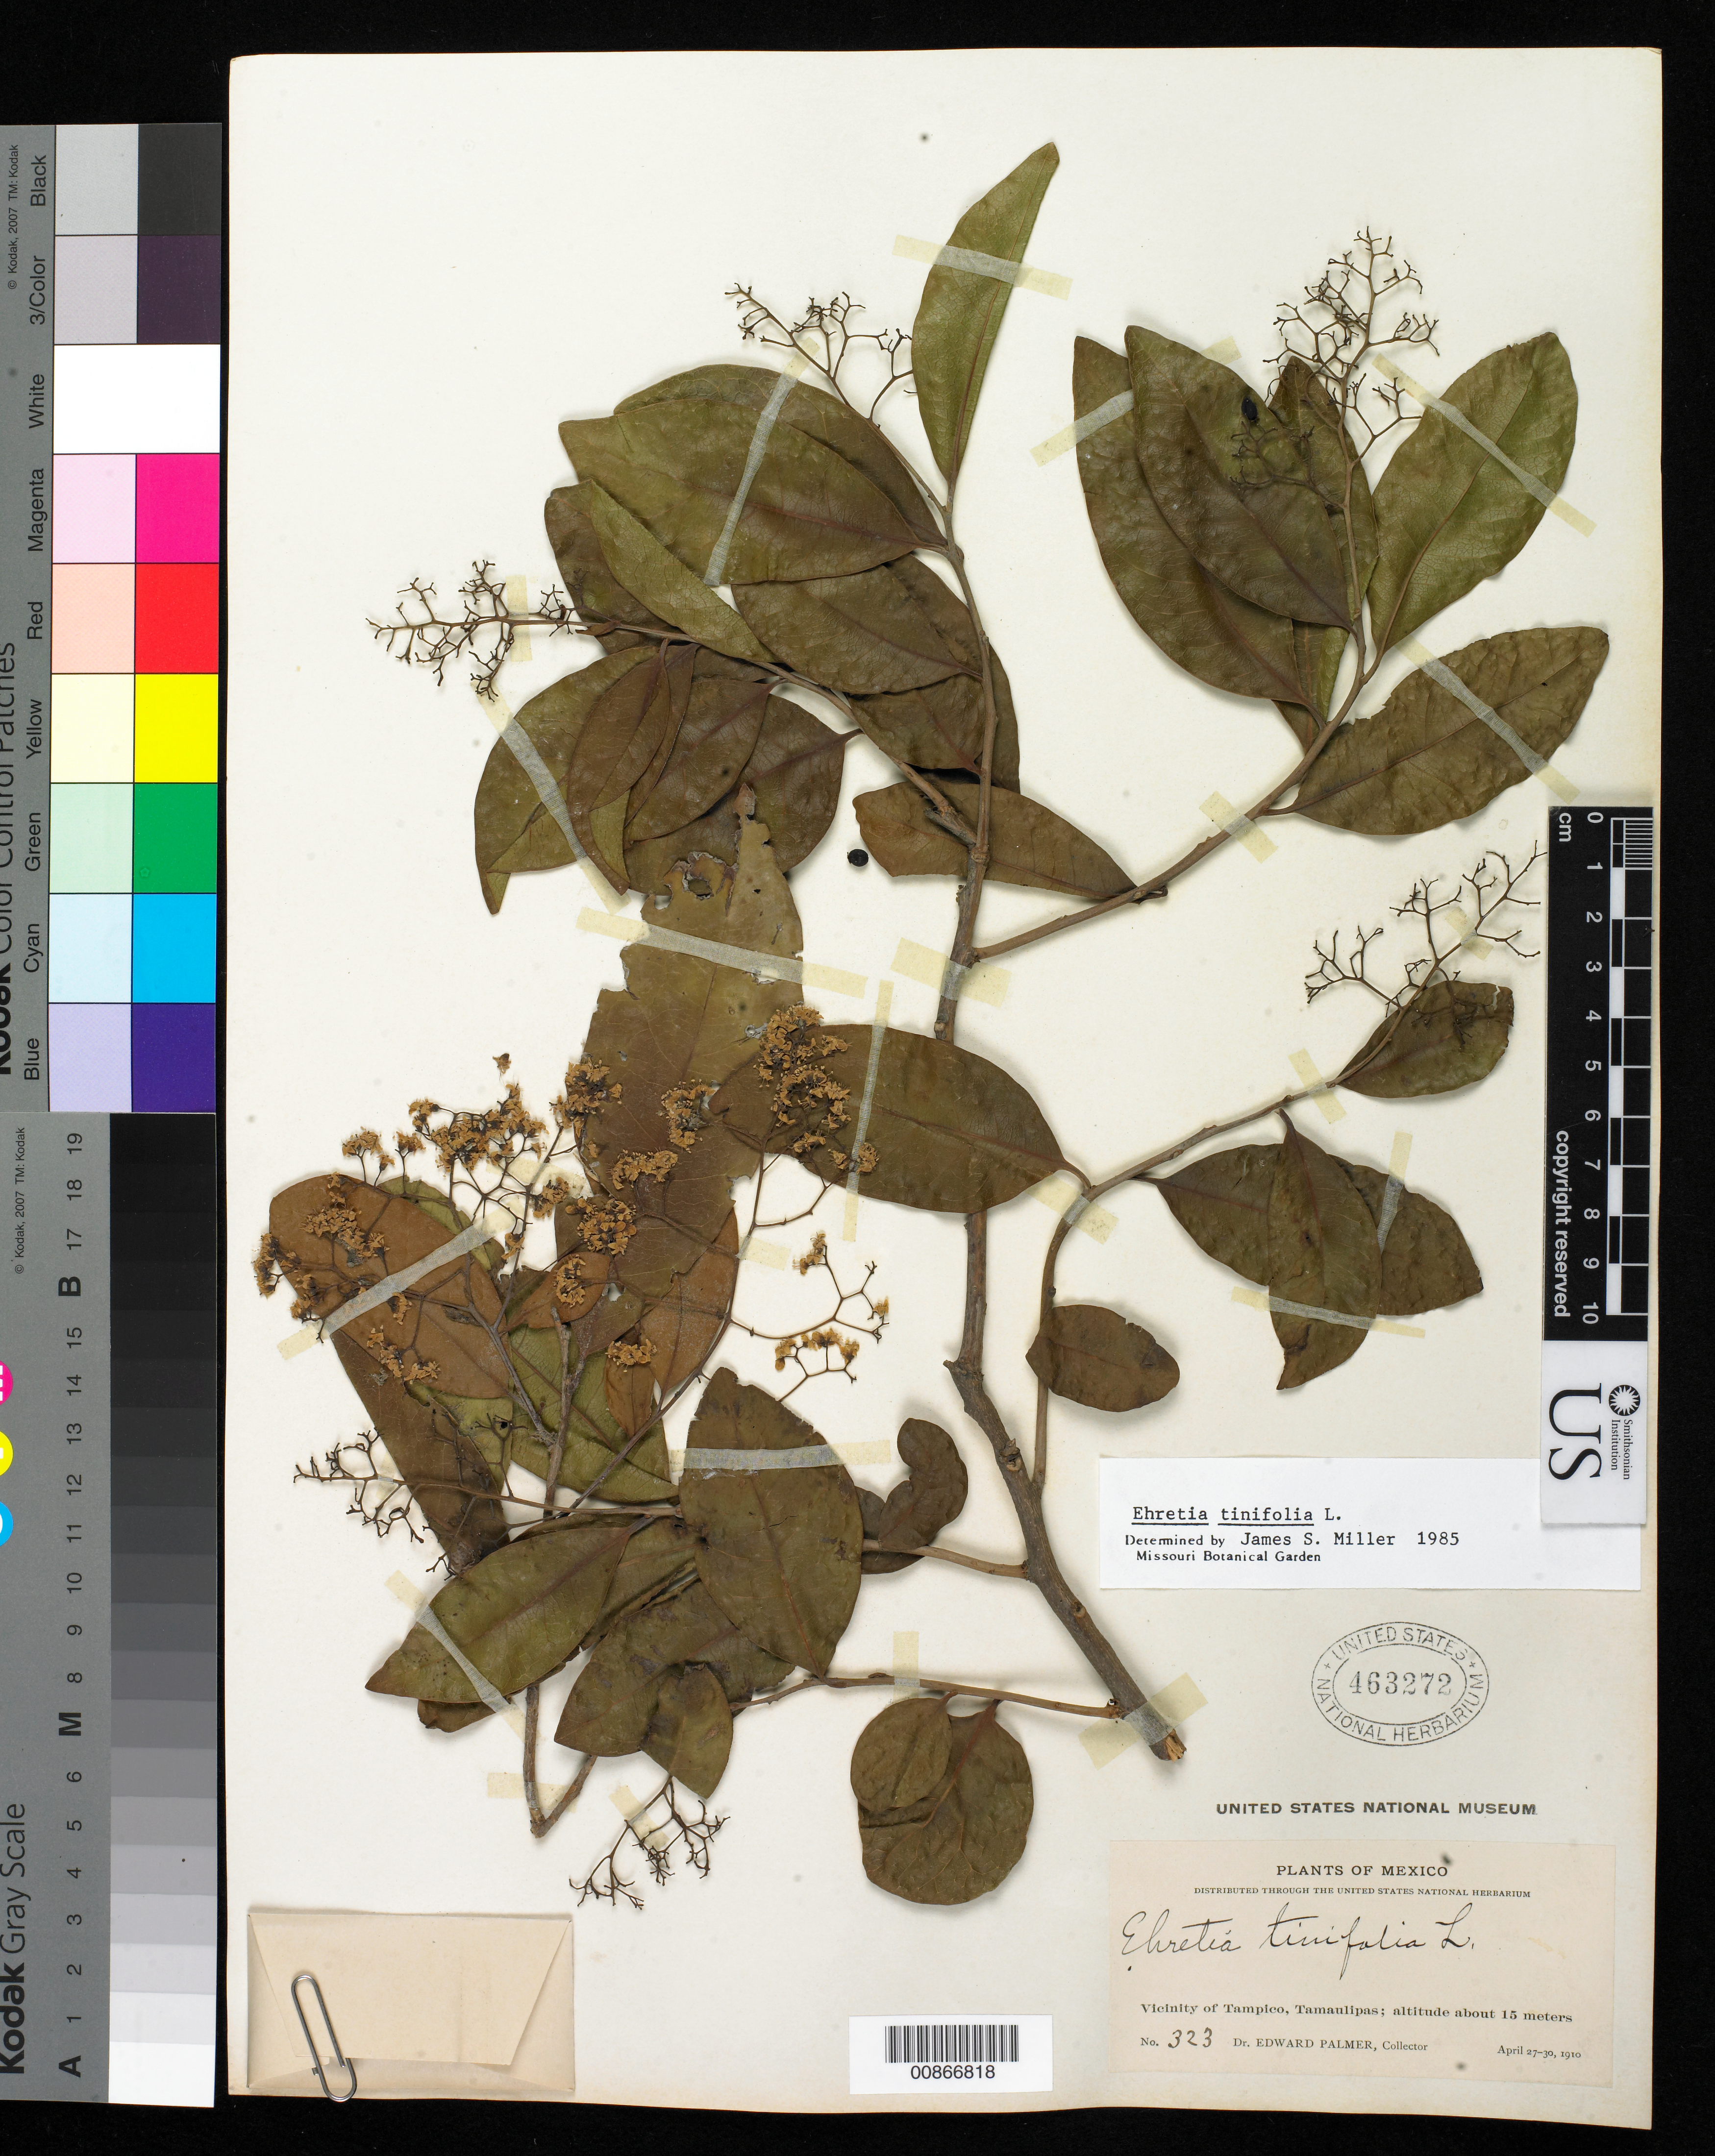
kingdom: Plantae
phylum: Tracheophyta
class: Magnoliopsida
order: Boraginales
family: Ehretiaceae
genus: Ehretia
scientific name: Ehretia tinifolia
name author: L.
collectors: E. Palmer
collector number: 323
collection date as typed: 27 Apr 1910 to 30 Apr 1910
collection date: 1910-04-27/1910-04-30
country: Mexico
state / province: Tamaulipas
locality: Vicinity of Tampico, Tamaulipas.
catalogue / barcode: US 463272